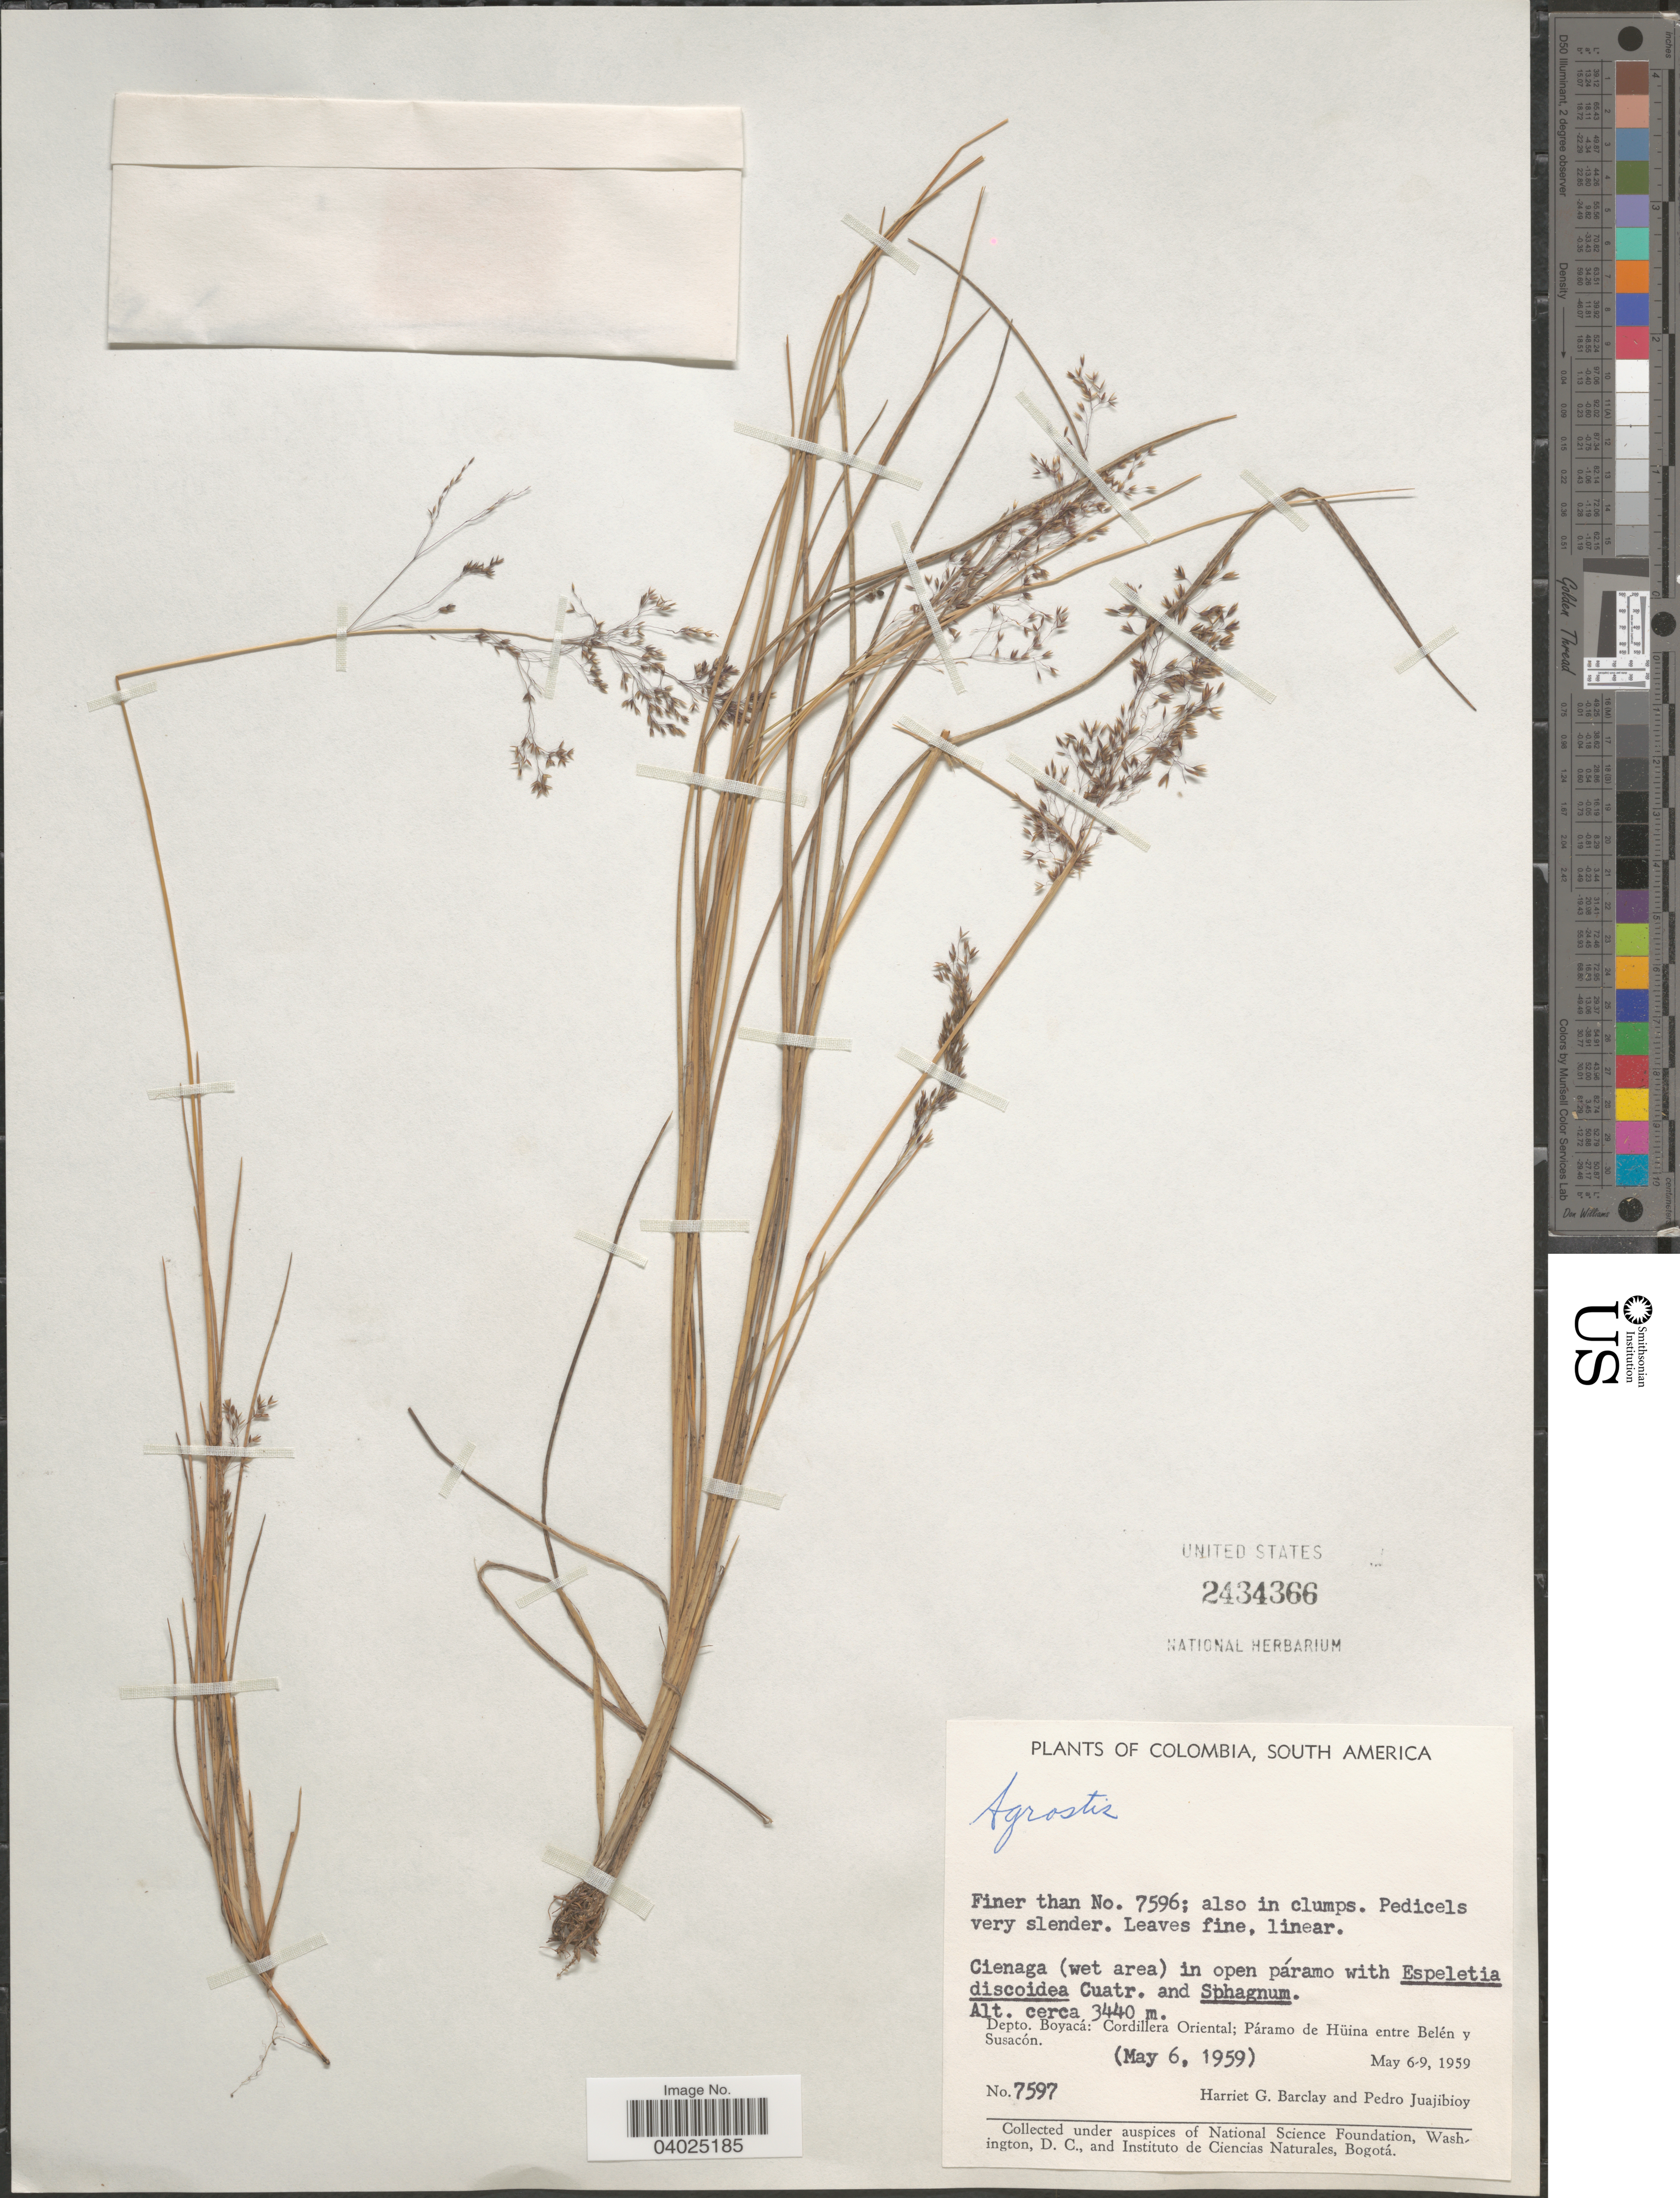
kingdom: Plantae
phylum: Tracheophyta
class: Liliopsida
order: Poales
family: Poaceae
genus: Agrostis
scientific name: Agrostis sp.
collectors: H. G. Barclay & P. Juajibioy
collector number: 7597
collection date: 1959-05-06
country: Colombia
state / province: Boyacá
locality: Depto. Boyacá: Cordillera Oriental; Paramo de Hüina entre Belén y Susacón.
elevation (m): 3440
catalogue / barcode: US 2434366